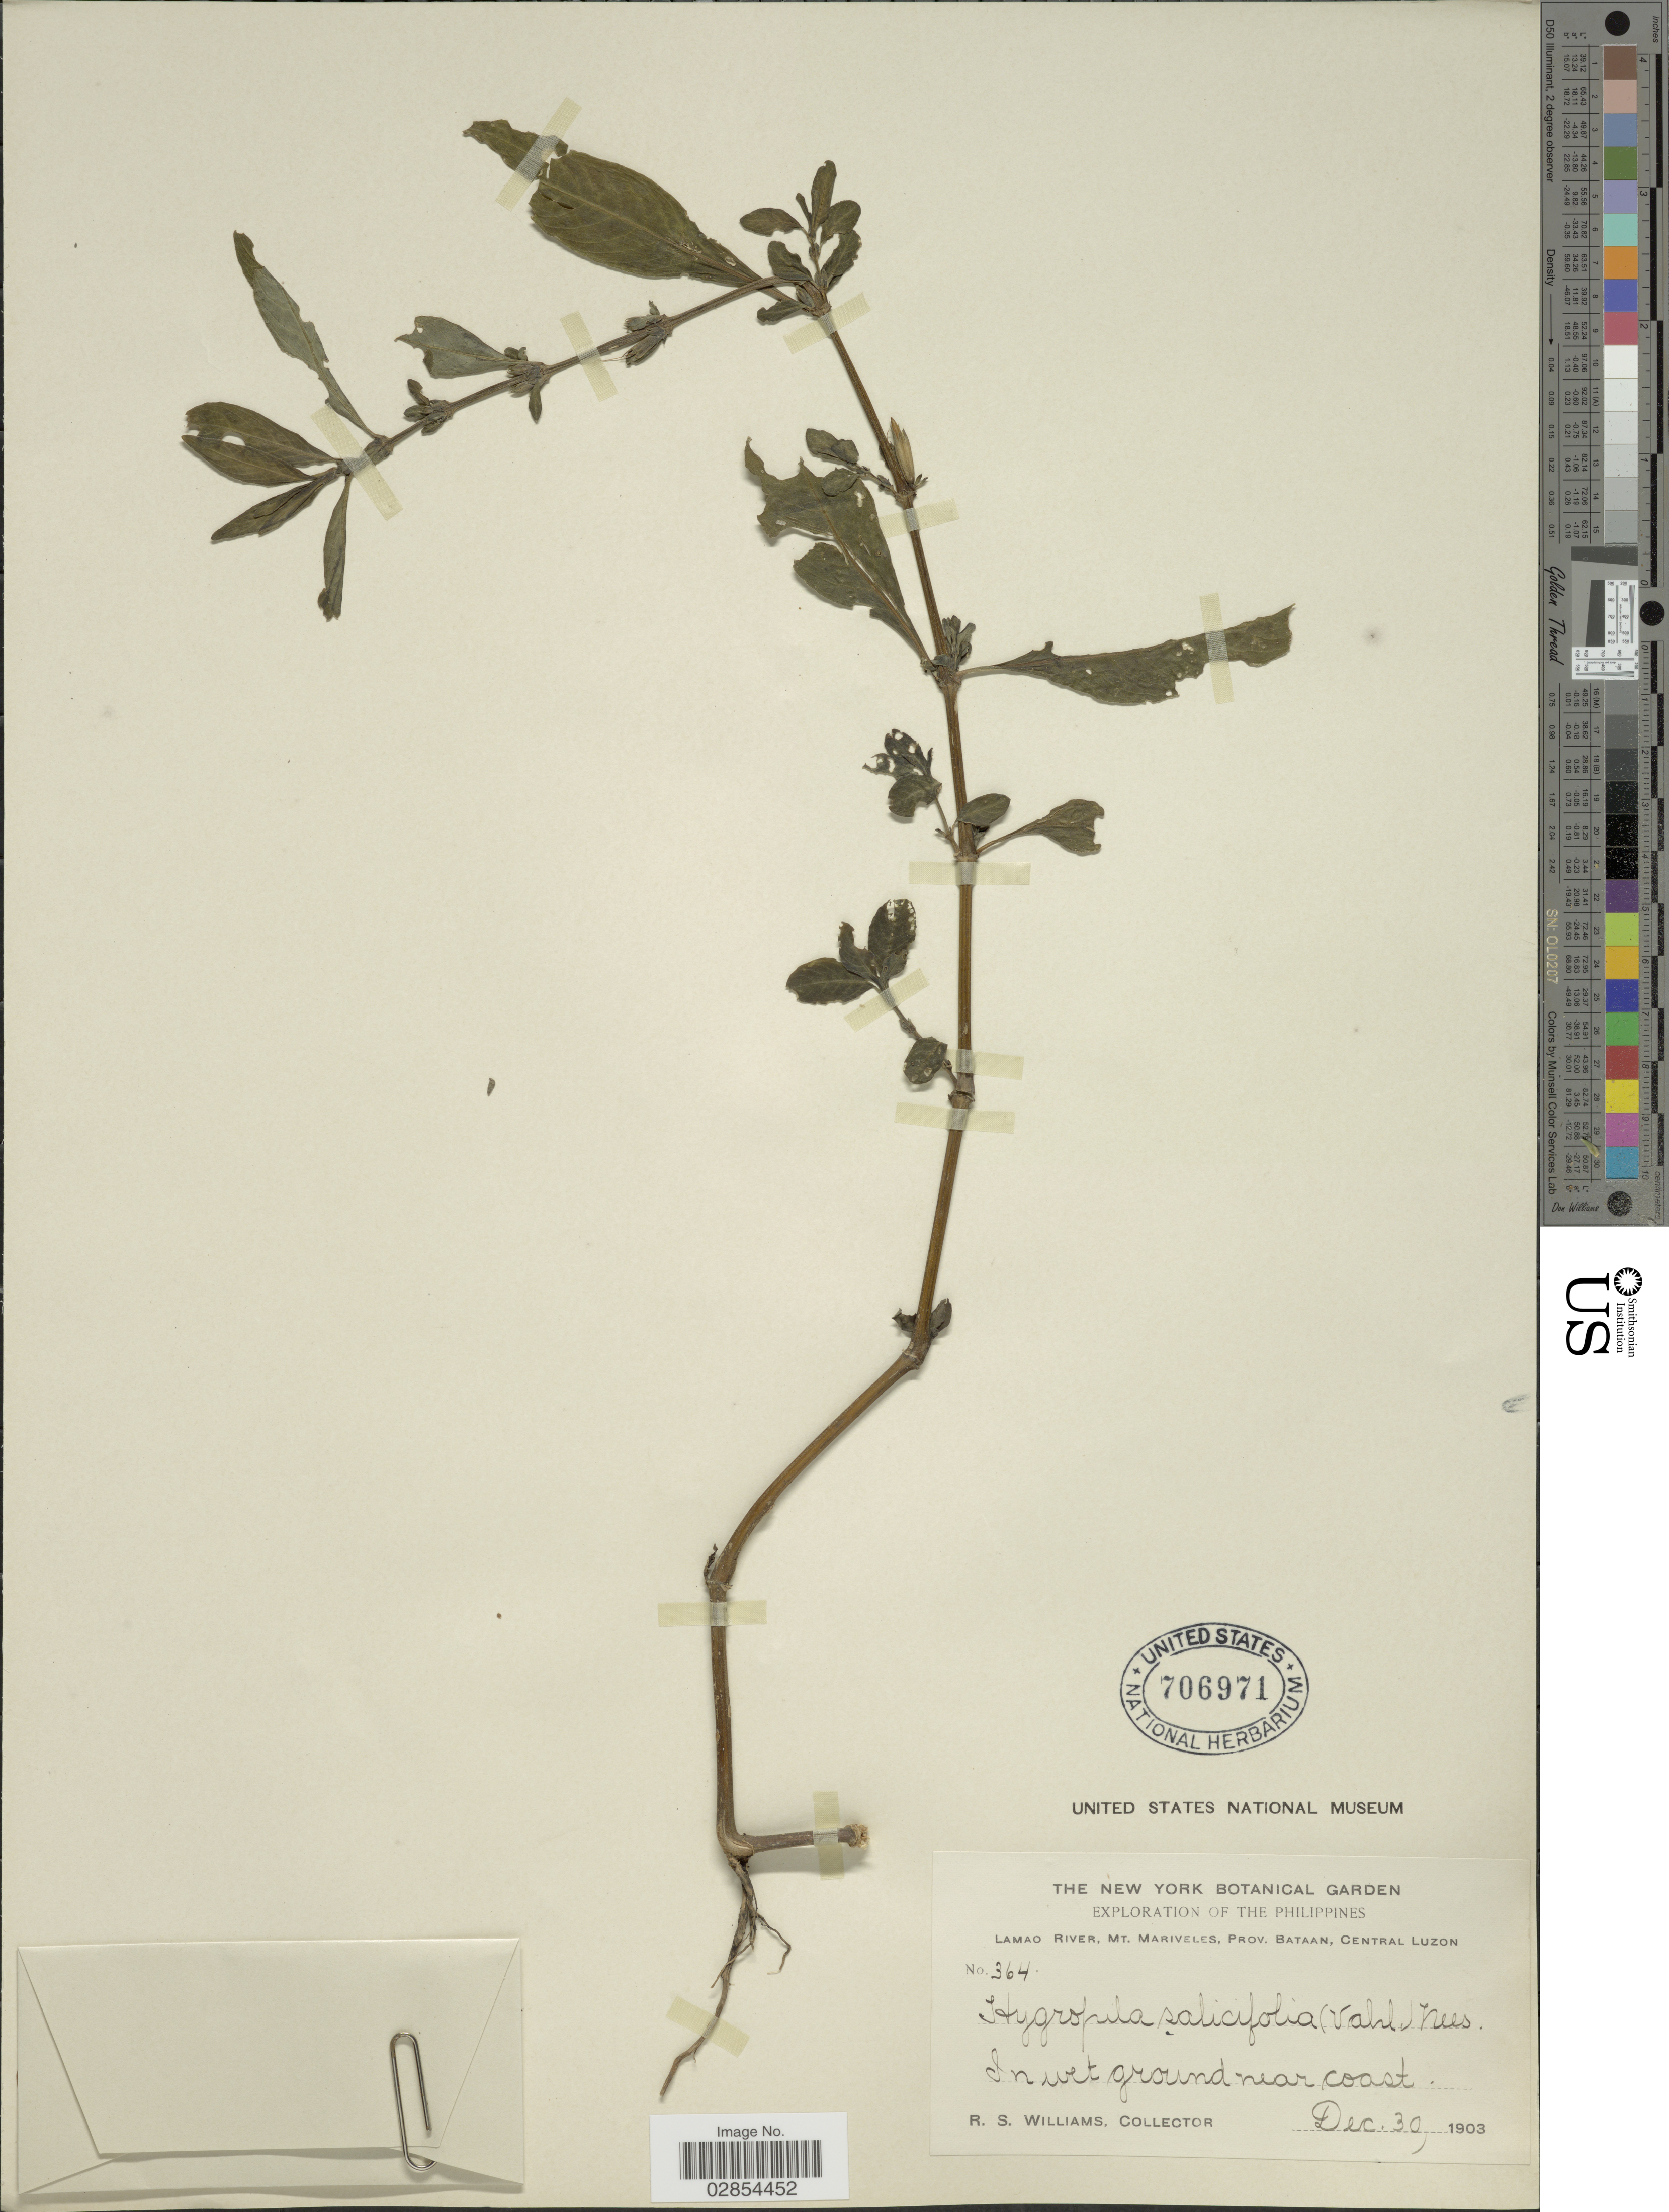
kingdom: Plantae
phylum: Tracheophyta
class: Magnoliopsida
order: Lamiales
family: Acanthaceae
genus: Hygrophila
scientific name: Hygrophila salicifolia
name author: (Vahl) Nees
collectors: R. S. Williams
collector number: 364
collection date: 1903-12-30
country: Philippines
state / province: Central Luzon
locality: Lamao River, Mt. Mariveles, Prov. Bataan.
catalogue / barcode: US 706971